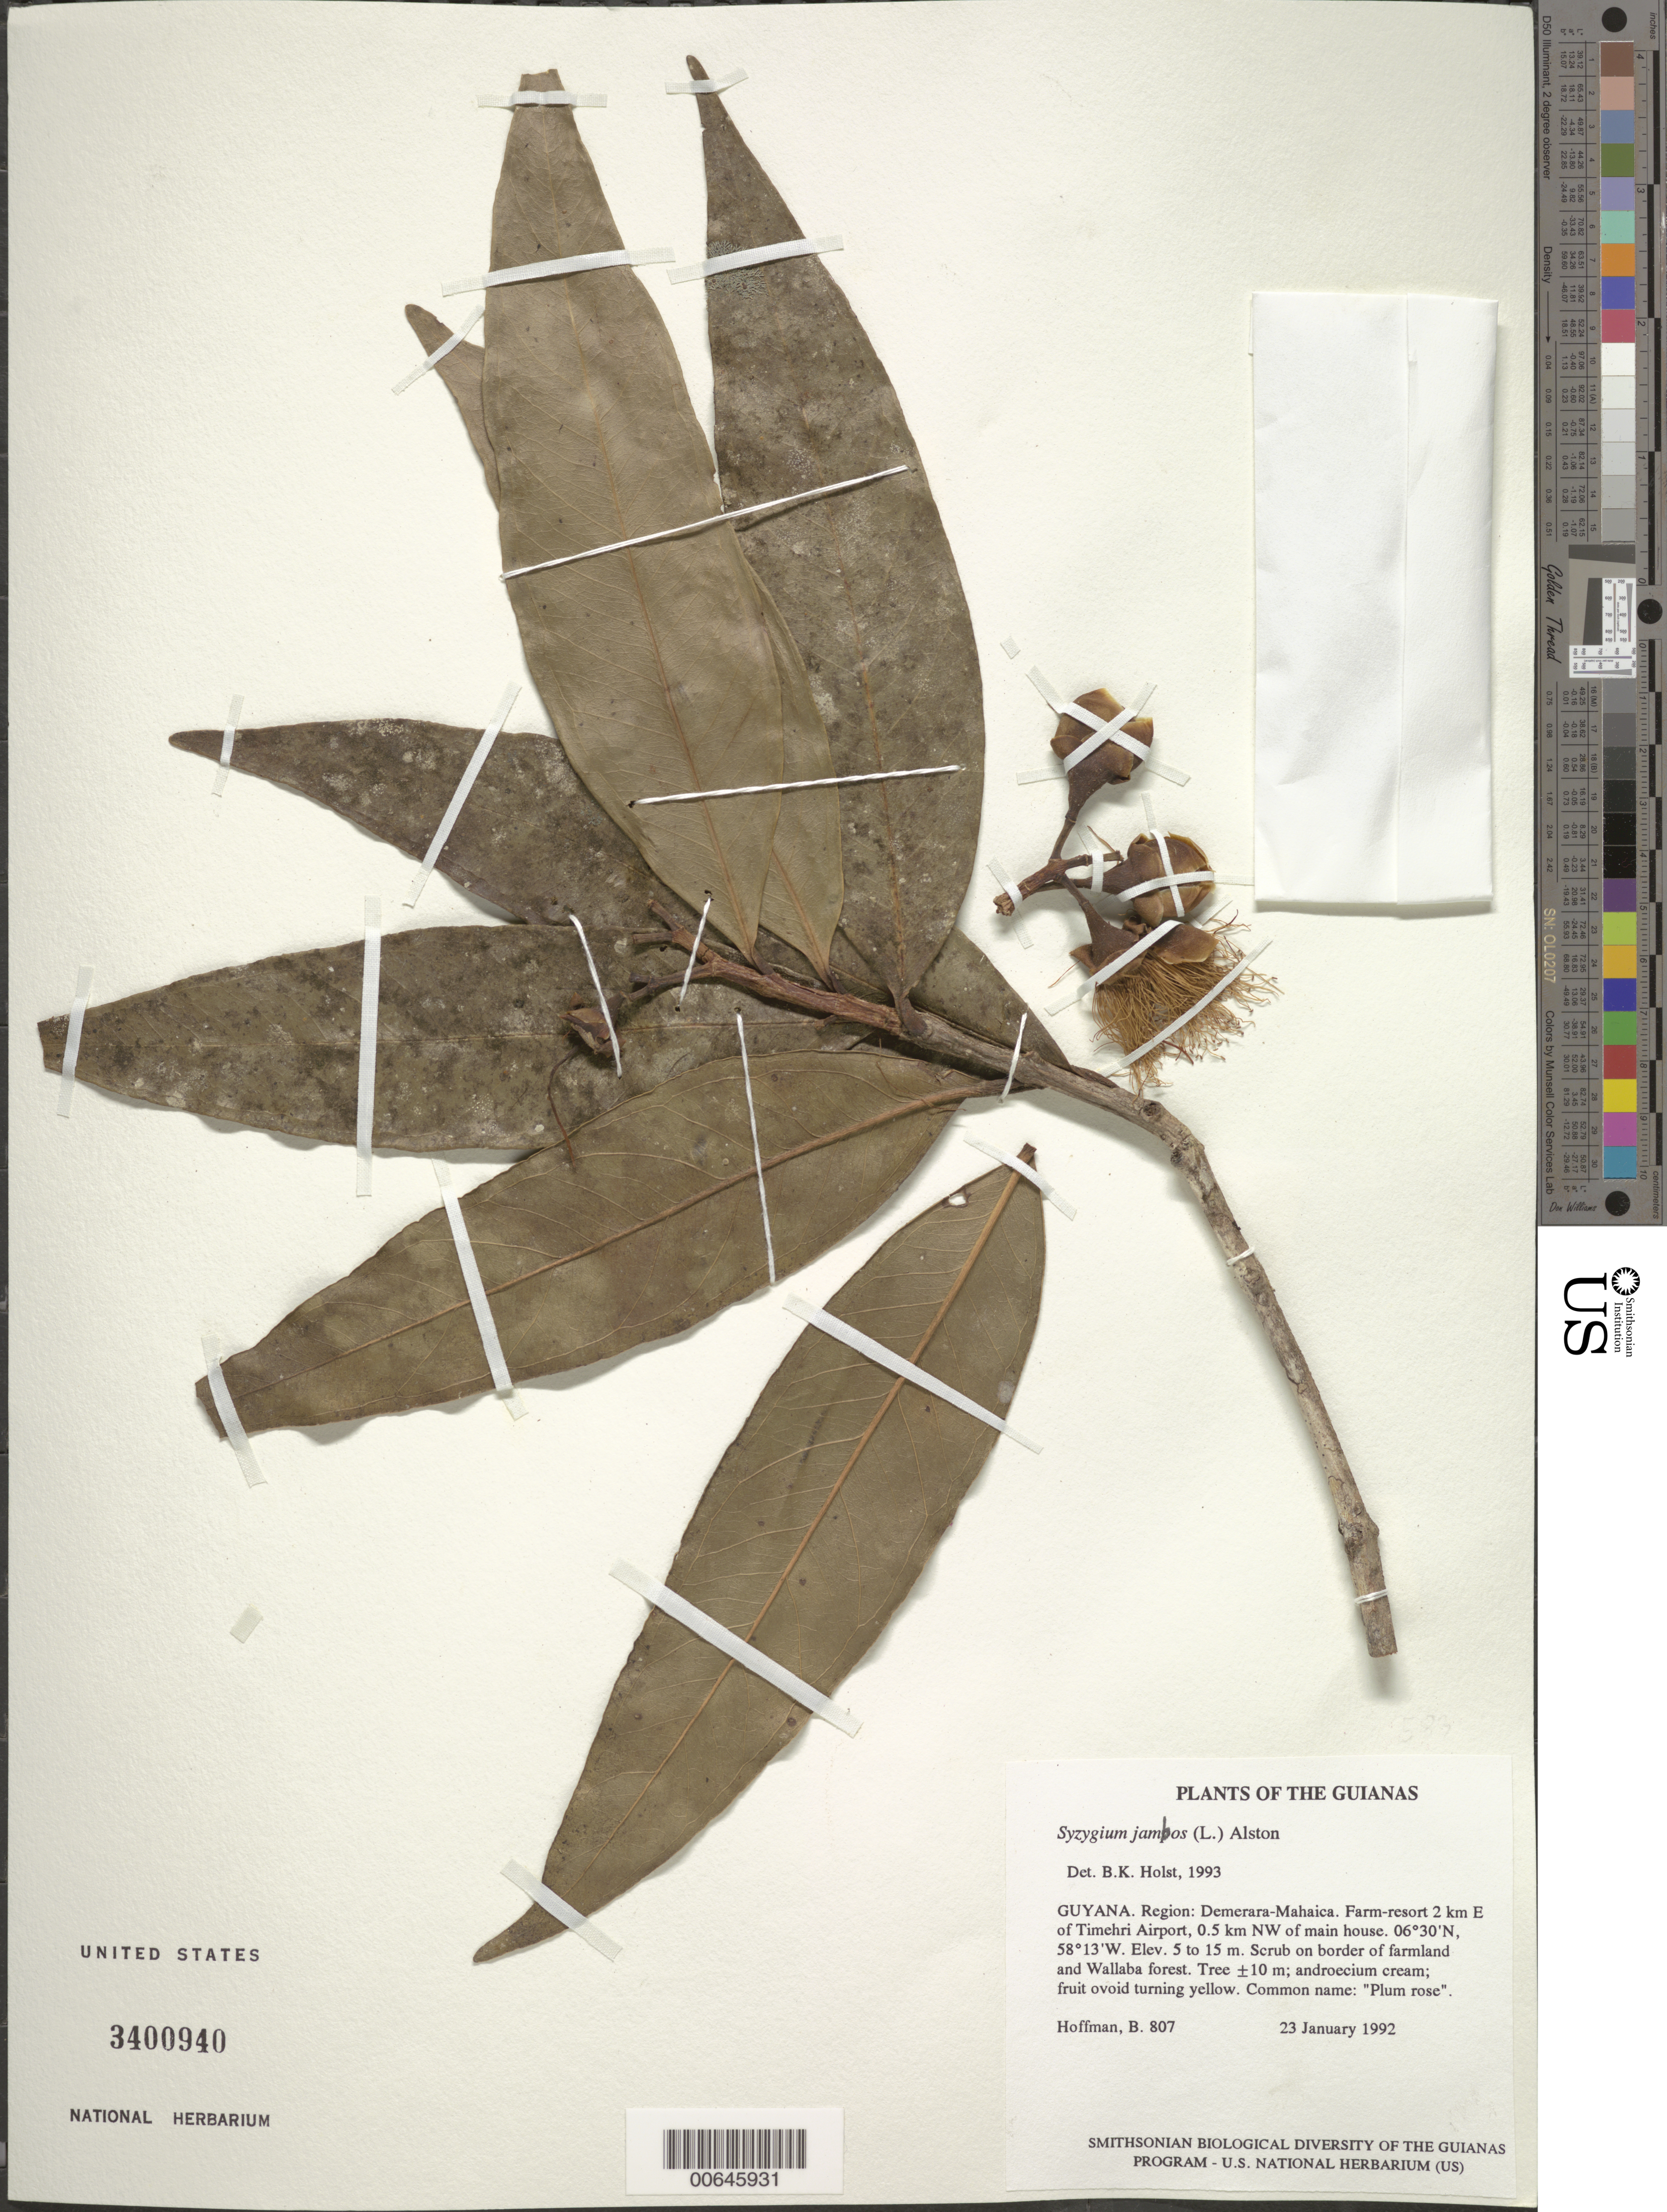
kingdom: Plantae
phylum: Tracheophyta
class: Magnoliopsida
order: Myrtales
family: Myrtaceae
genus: Syzygium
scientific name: Syzygium jambos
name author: (L.) Alston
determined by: Holst, Bruce K.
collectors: B. Hoffman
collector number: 807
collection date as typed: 23 January 1992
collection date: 1992-01-23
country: Guyana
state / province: Demerara-Mahaica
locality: Farm-resort 2 km E of Timehri Airport, 0.5 km NW of main house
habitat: Scrub on border of farmland and Wallaba forest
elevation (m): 5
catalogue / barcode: US 3400940